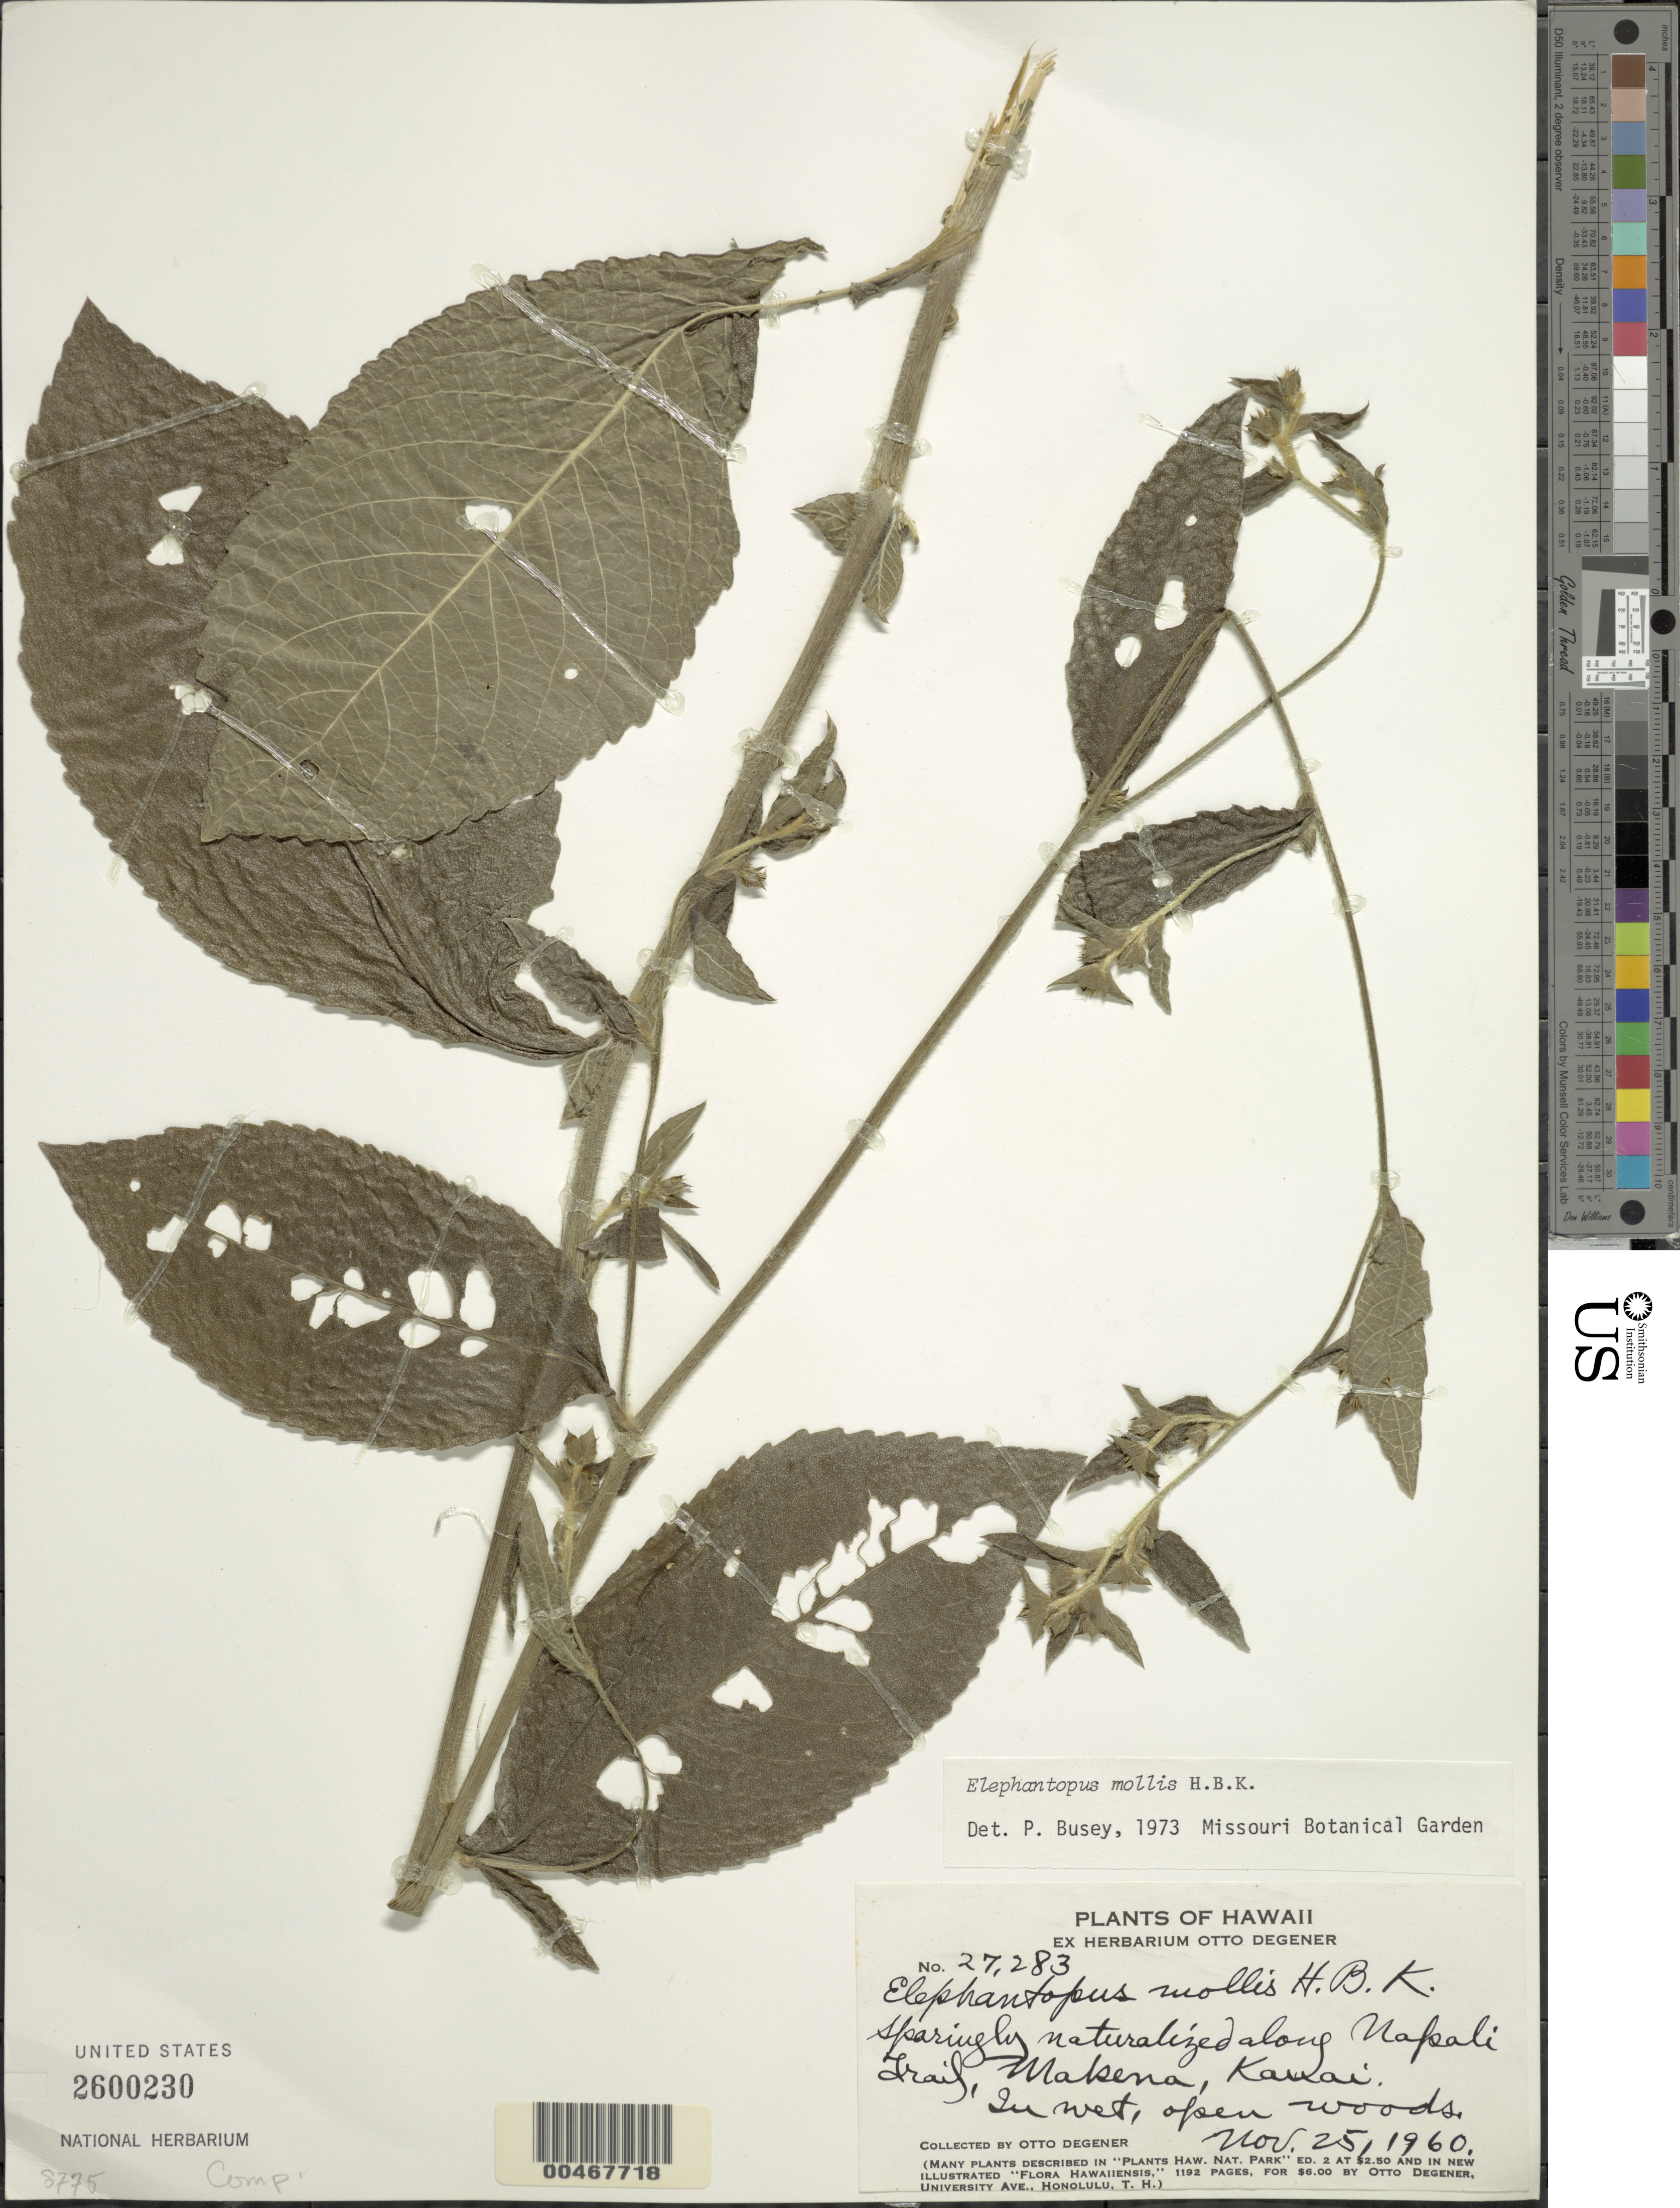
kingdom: Plantae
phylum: Tracheophyta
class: Magnoliopsida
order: Asterales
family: Asteraceae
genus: Elephantopus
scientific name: Elephantopus mollis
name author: Kunth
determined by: Busey, P.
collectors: O. Degener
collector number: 27283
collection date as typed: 25 Nov 1960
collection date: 1960-11-25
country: United States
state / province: Hawaii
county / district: Kauai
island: Kaua'i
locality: along Napali Trail, Makena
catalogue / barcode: US 2600230